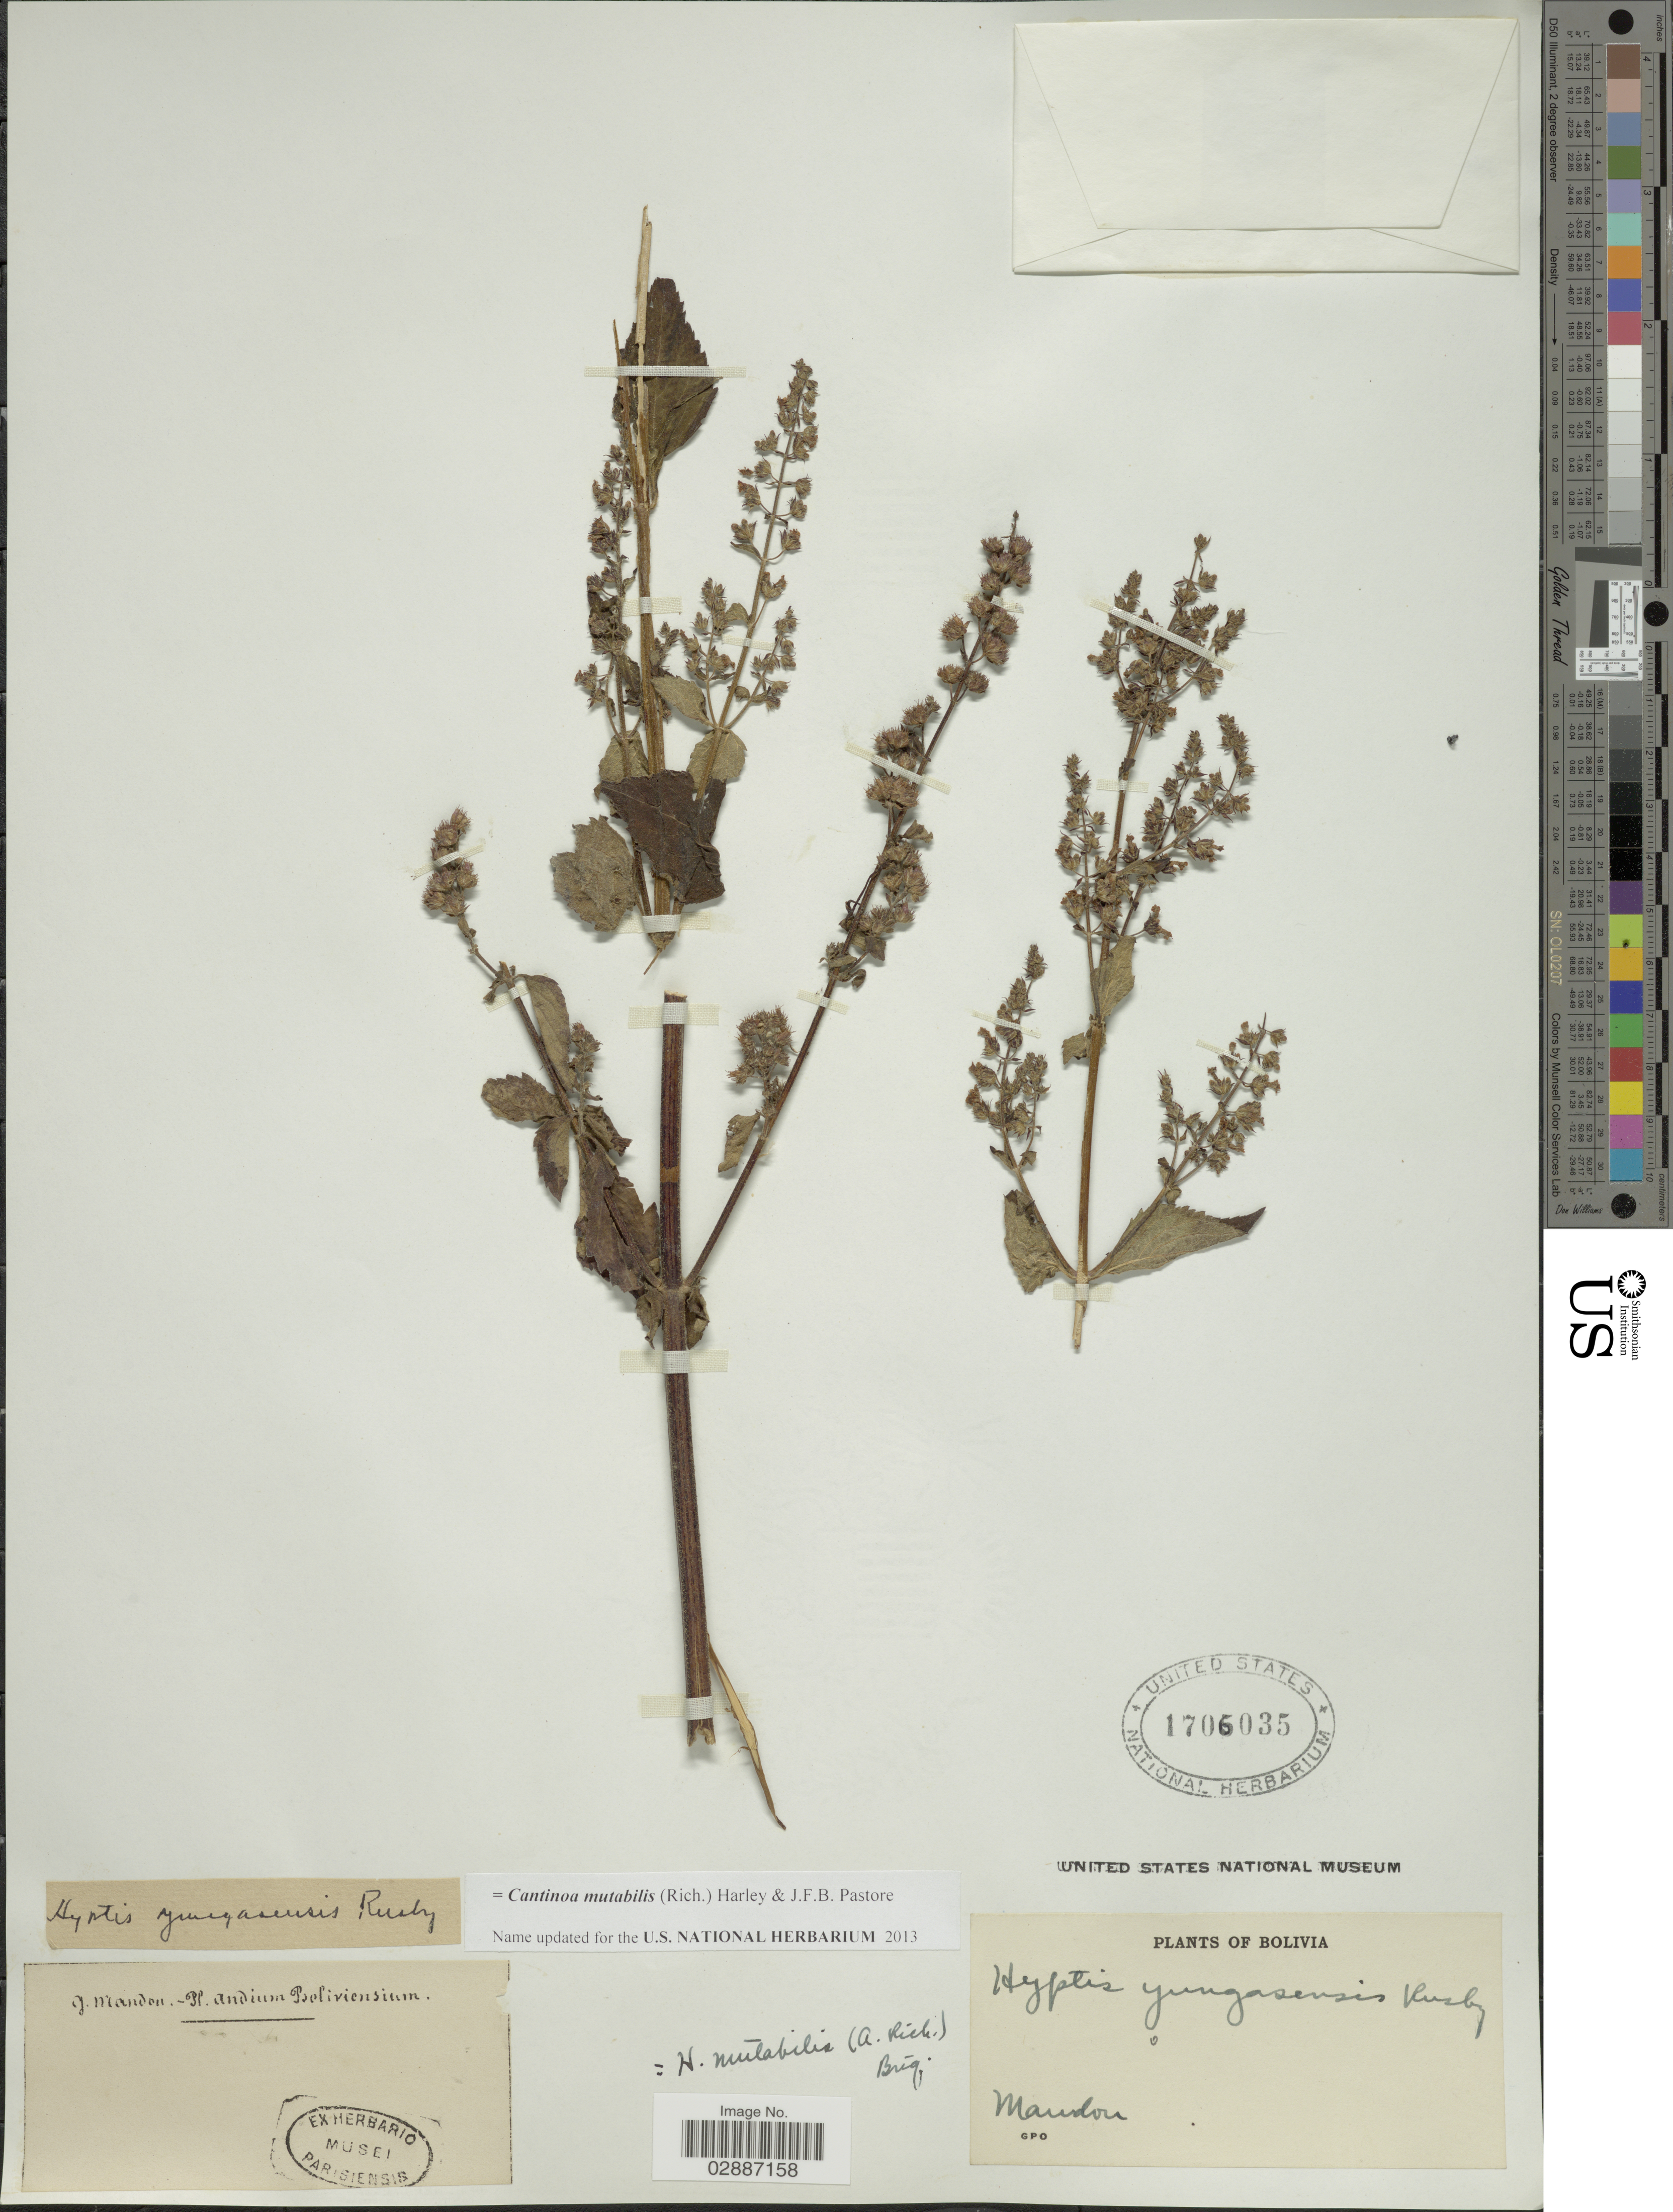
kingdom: Plantae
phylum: Tracheophyta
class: Magnoliopsida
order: Lamiales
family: Lamiaceae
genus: Cantinoa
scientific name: Cantinoa mutabilis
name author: (Epling) Harley & J.F.B. Pastore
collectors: G. Mandon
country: Bolivia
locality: Andium Boliviensium.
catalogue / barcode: US 1706035